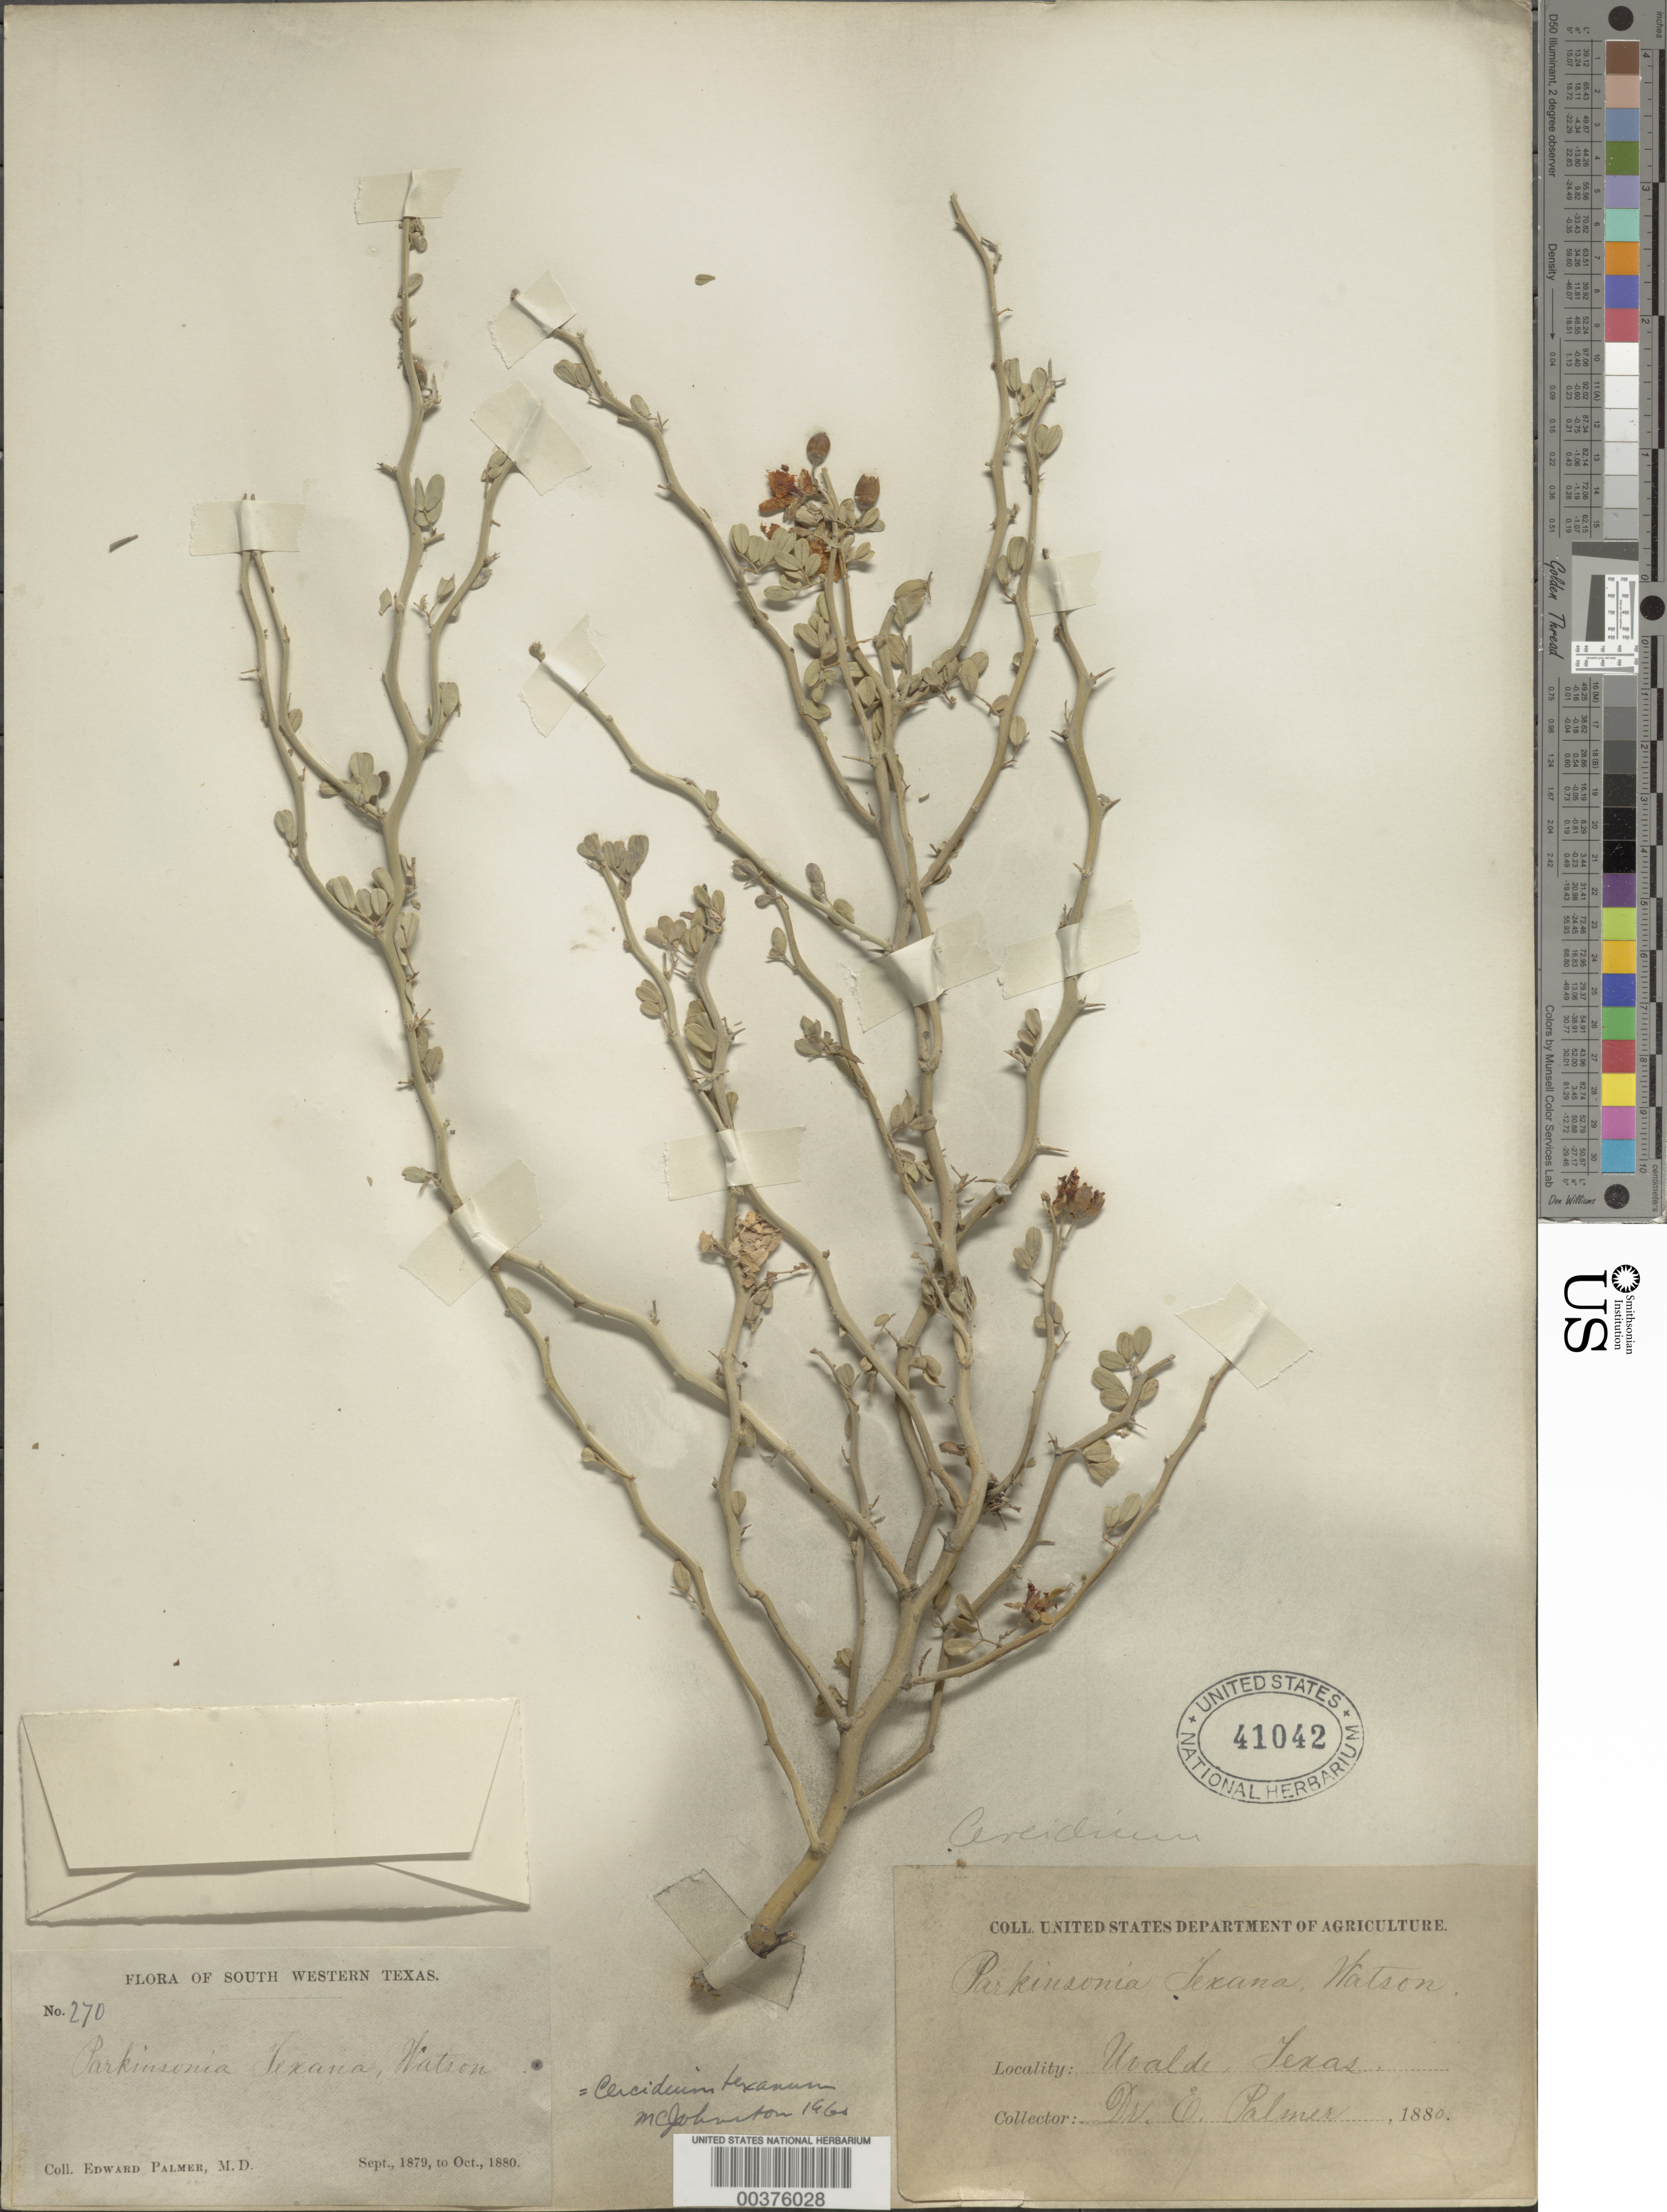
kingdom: Plantae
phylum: Tracheophyta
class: Magnoliopsida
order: Fabales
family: Fabaceae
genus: Parkinsonia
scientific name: Parkinsonia texana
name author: (A. Gray) S. Watson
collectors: E. Palmer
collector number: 270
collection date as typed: Sep 1879 to -- Oct 1880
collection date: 1879-09/1880-10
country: United States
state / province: Texas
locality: Uvale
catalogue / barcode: US 41042